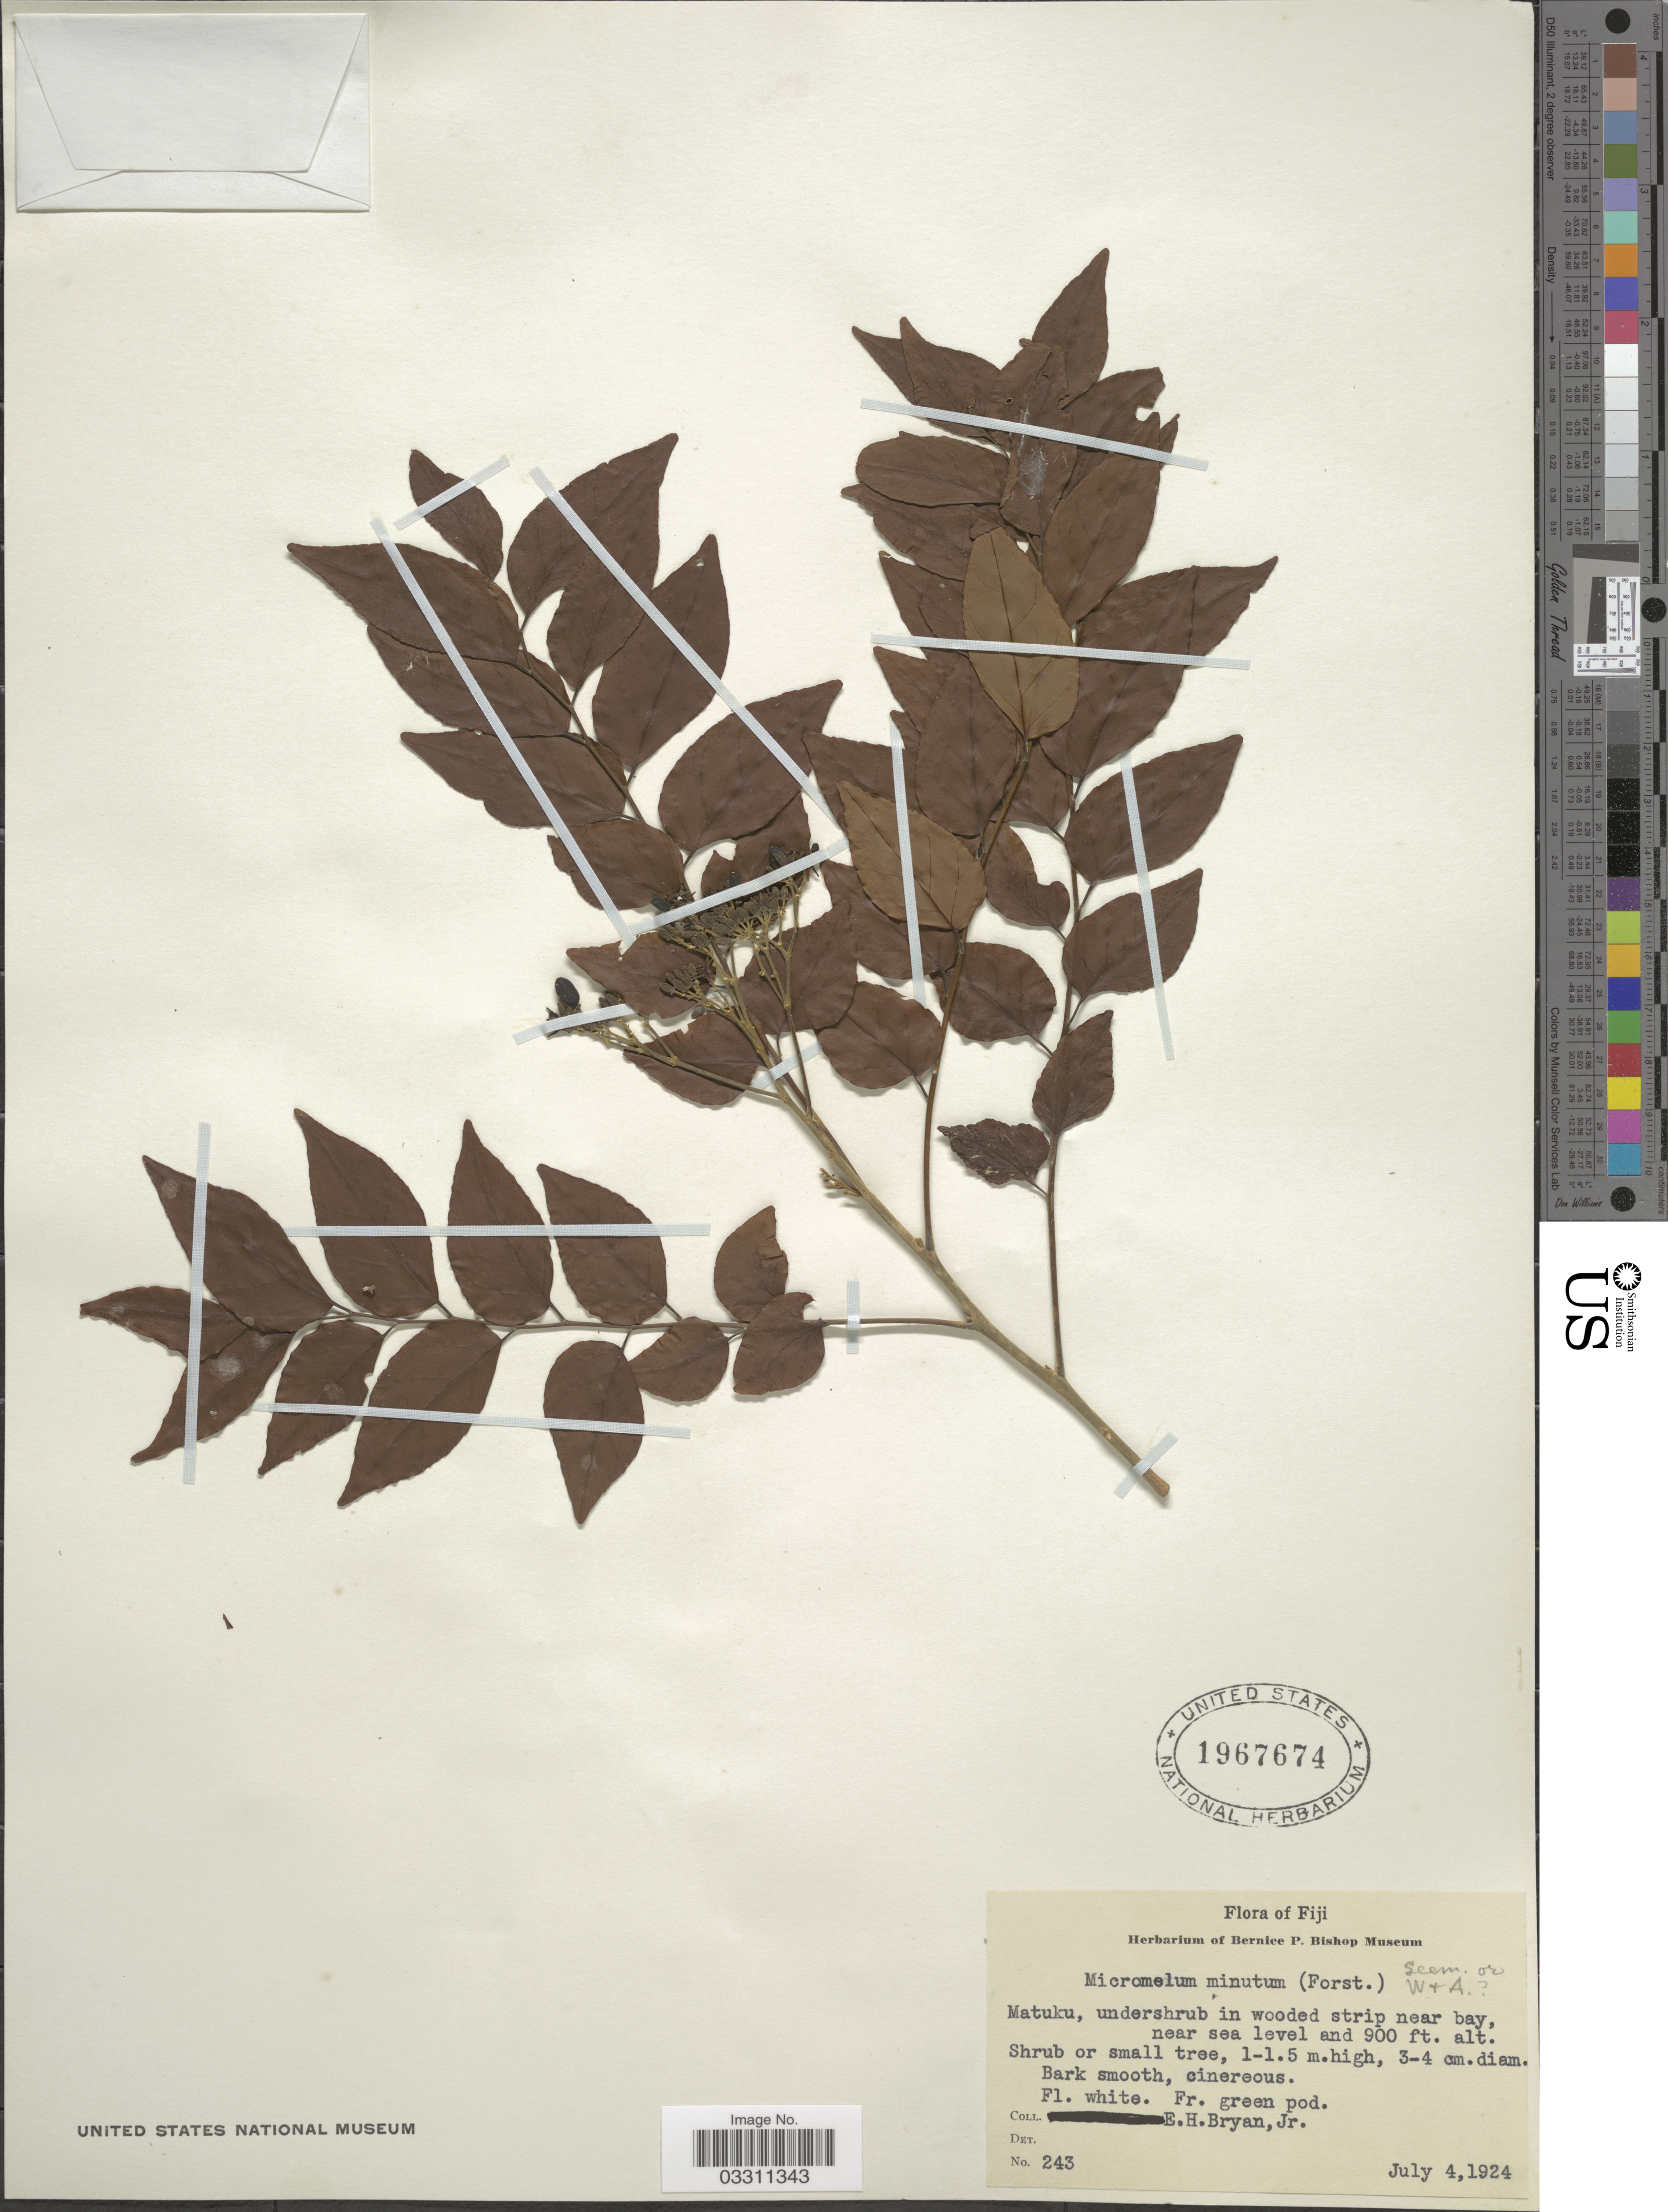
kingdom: Plantae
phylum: Tracheophyta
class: Magnoliopsida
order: Sapindales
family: Rutaceae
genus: Micromelum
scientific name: Micromelum minutum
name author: (G. Forst.) Wight & Arn.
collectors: E. Bryan Jr.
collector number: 243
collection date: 1924-07-04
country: Fiji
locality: Matuku, undershrub in wooded strip near bay.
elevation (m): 0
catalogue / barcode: US 1967674